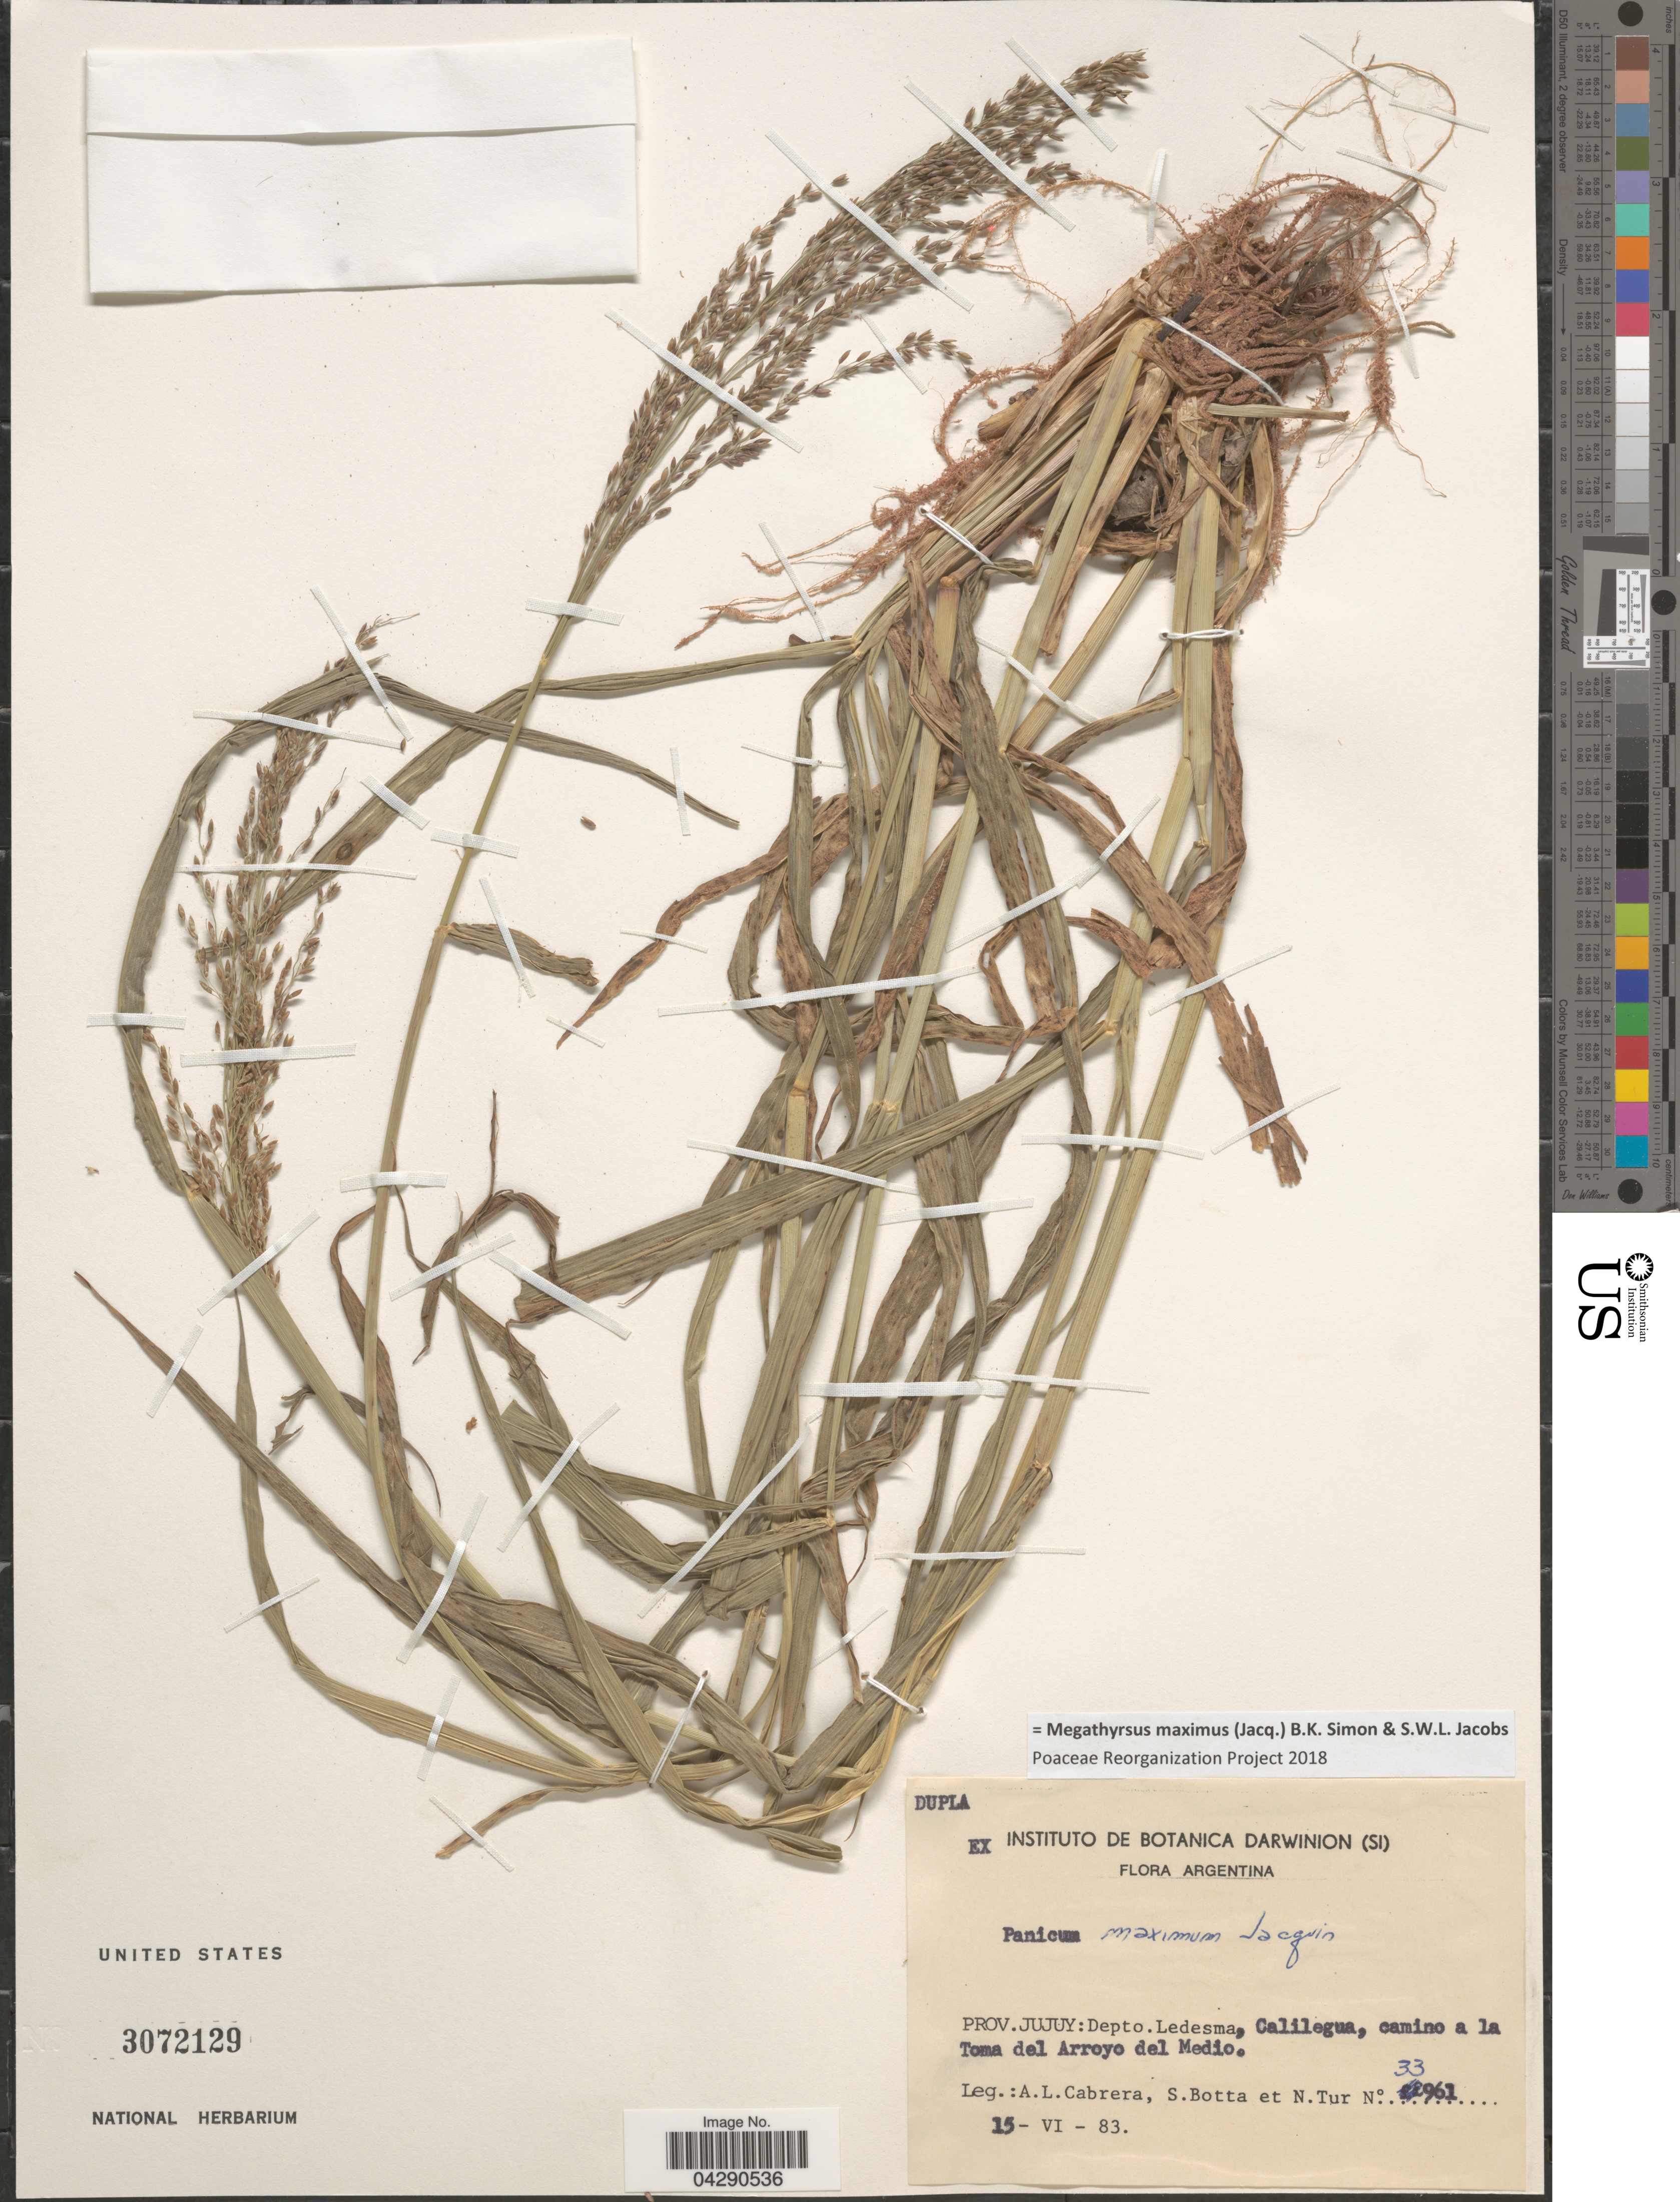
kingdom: Plantae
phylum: Tracheophyta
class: Liliopsida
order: Poales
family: Poaceae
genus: Megathyrsus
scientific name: Megathyrsus maximus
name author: (Jacq.) B.K. Simon & S.W.L. Jacobs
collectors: A. L. Cabrera, S. Botta & N. Tur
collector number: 33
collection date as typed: Transcribed d/m/y: 15/6/83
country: Argentina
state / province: Jujuy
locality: Depto. Ledesma, Calilegua, camino a la Toma del Arroyo del Medio.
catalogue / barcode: US 3072129